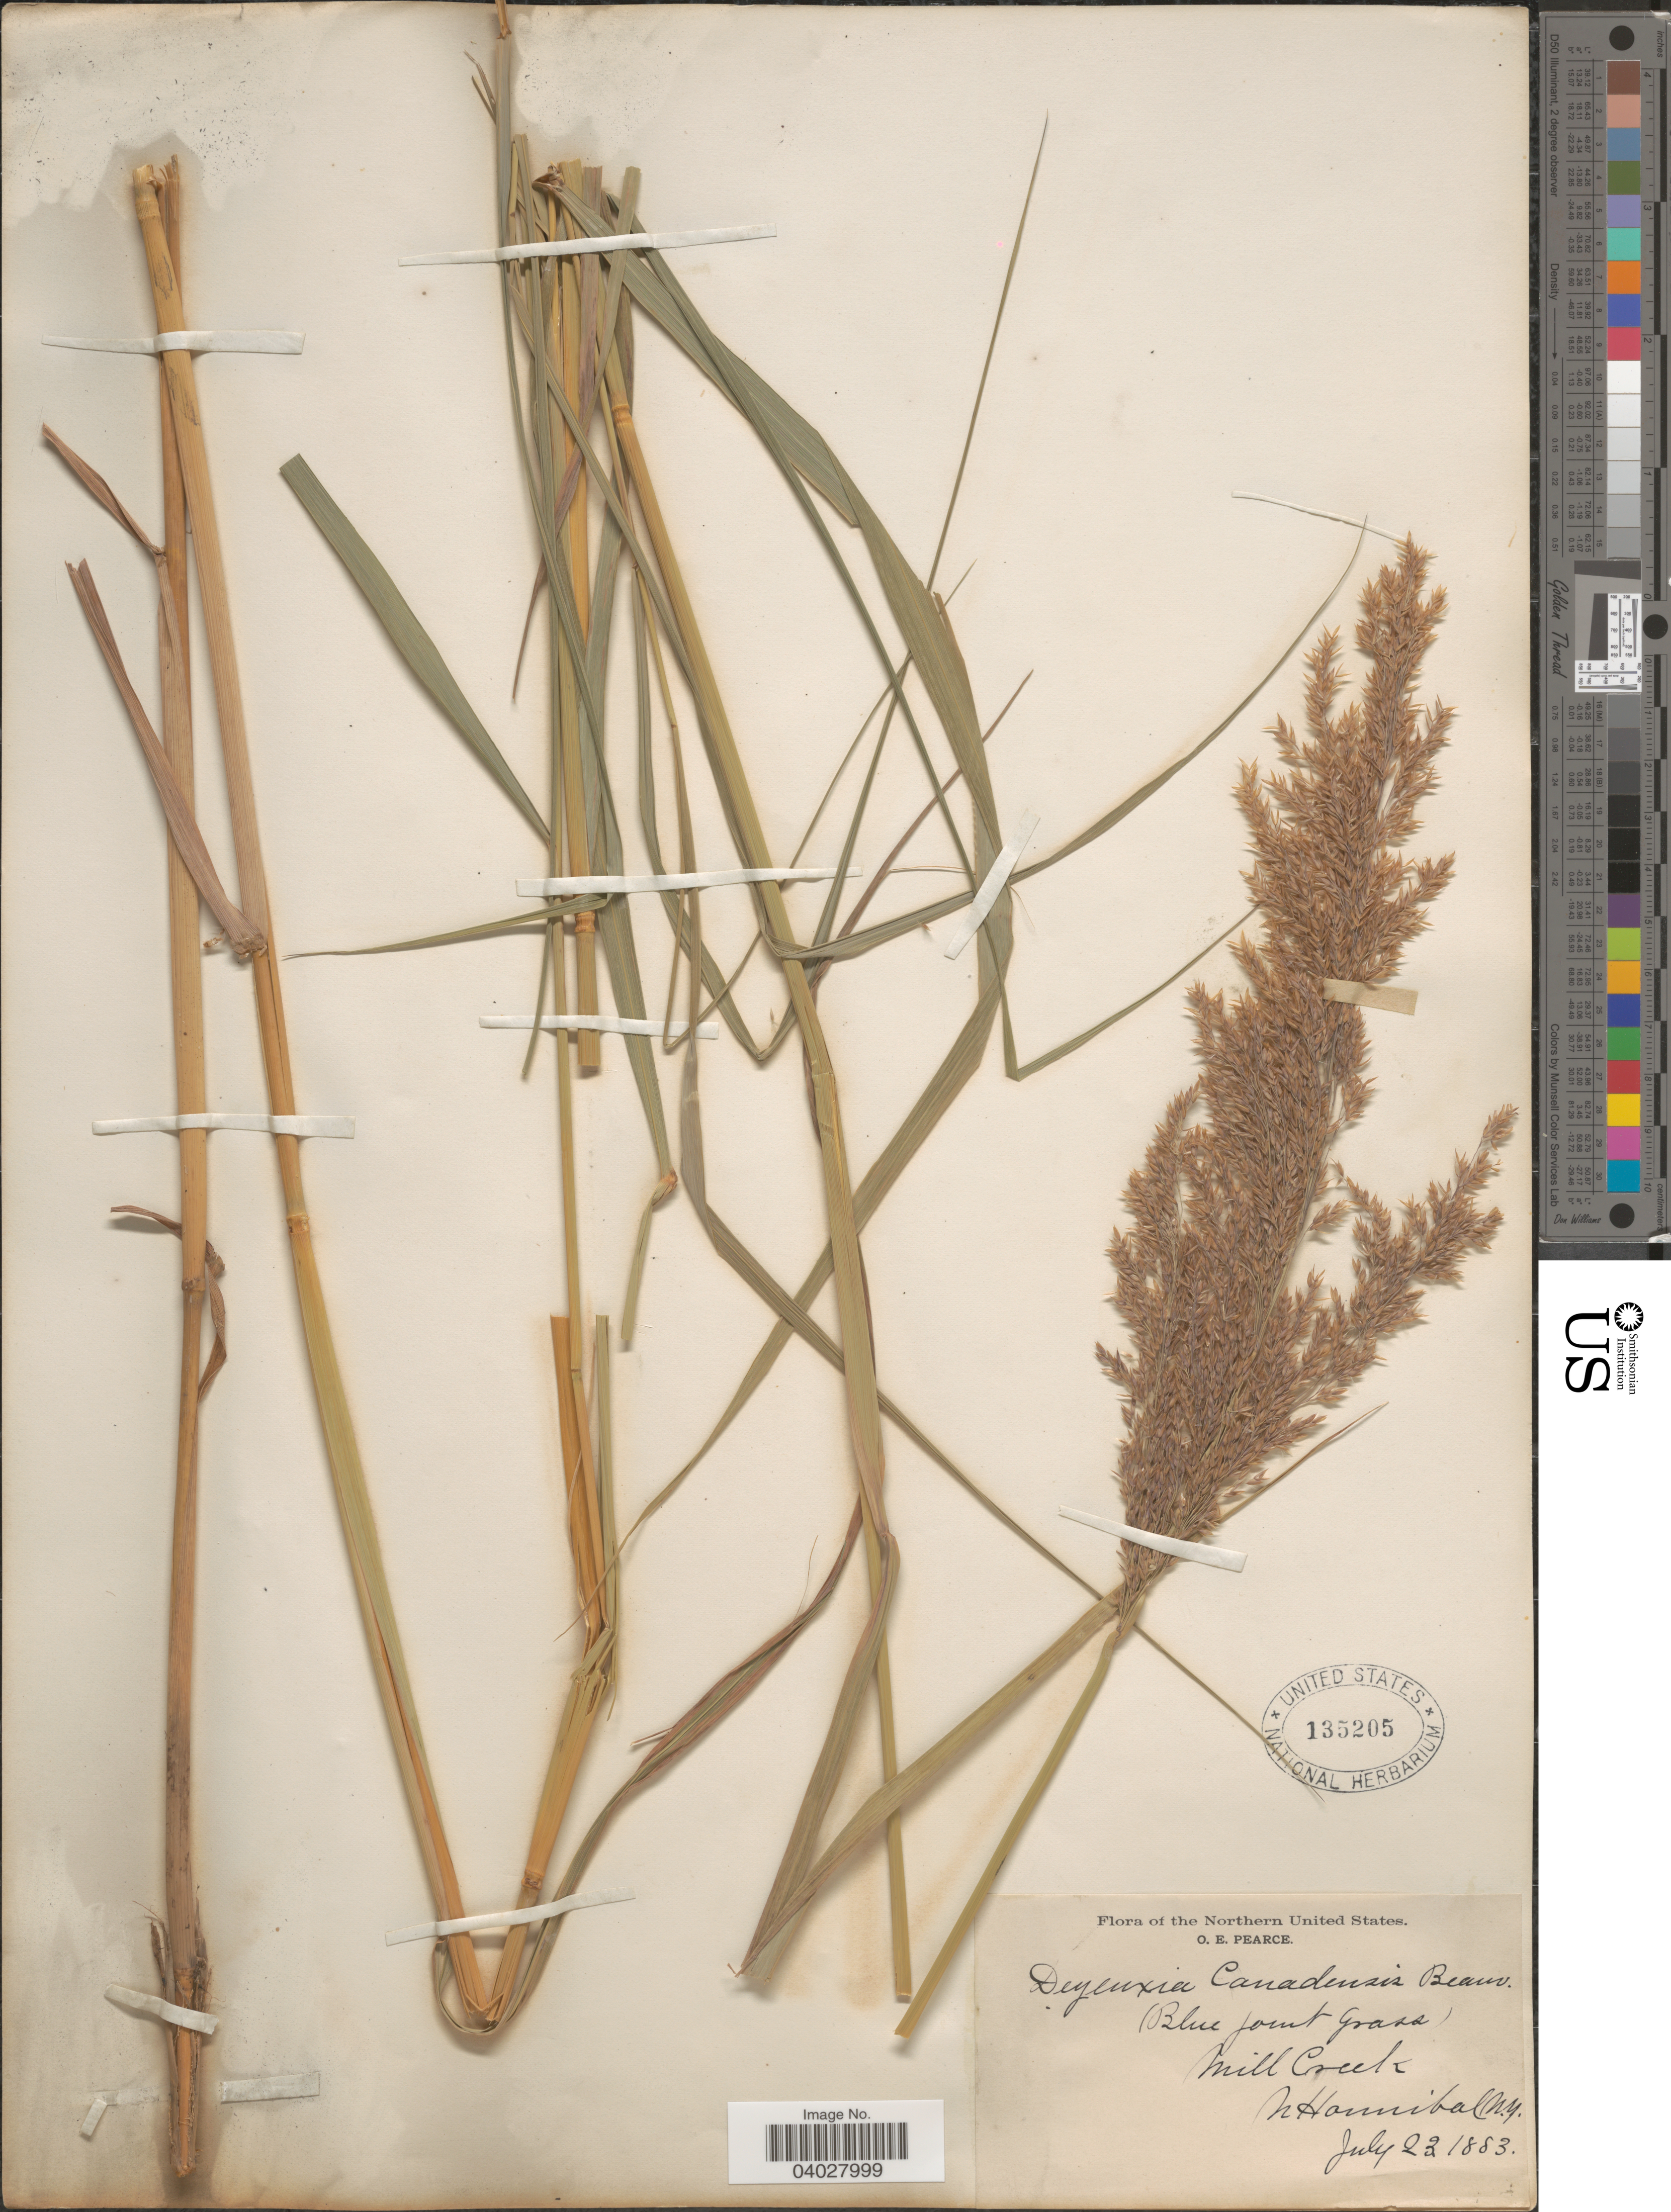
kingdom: Plantae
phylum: Tracheophyta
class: Liliopsida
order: Poales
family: Poaceae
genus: Calamagrostis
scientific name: Calamagrostis canadensis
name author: (Michx.) P. Beauv.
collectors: O. E. Pearce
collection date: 1883-07-23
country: United States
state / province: New York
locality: Northern United States. Mill Creek. N Hannibal.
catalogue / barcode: US 135205